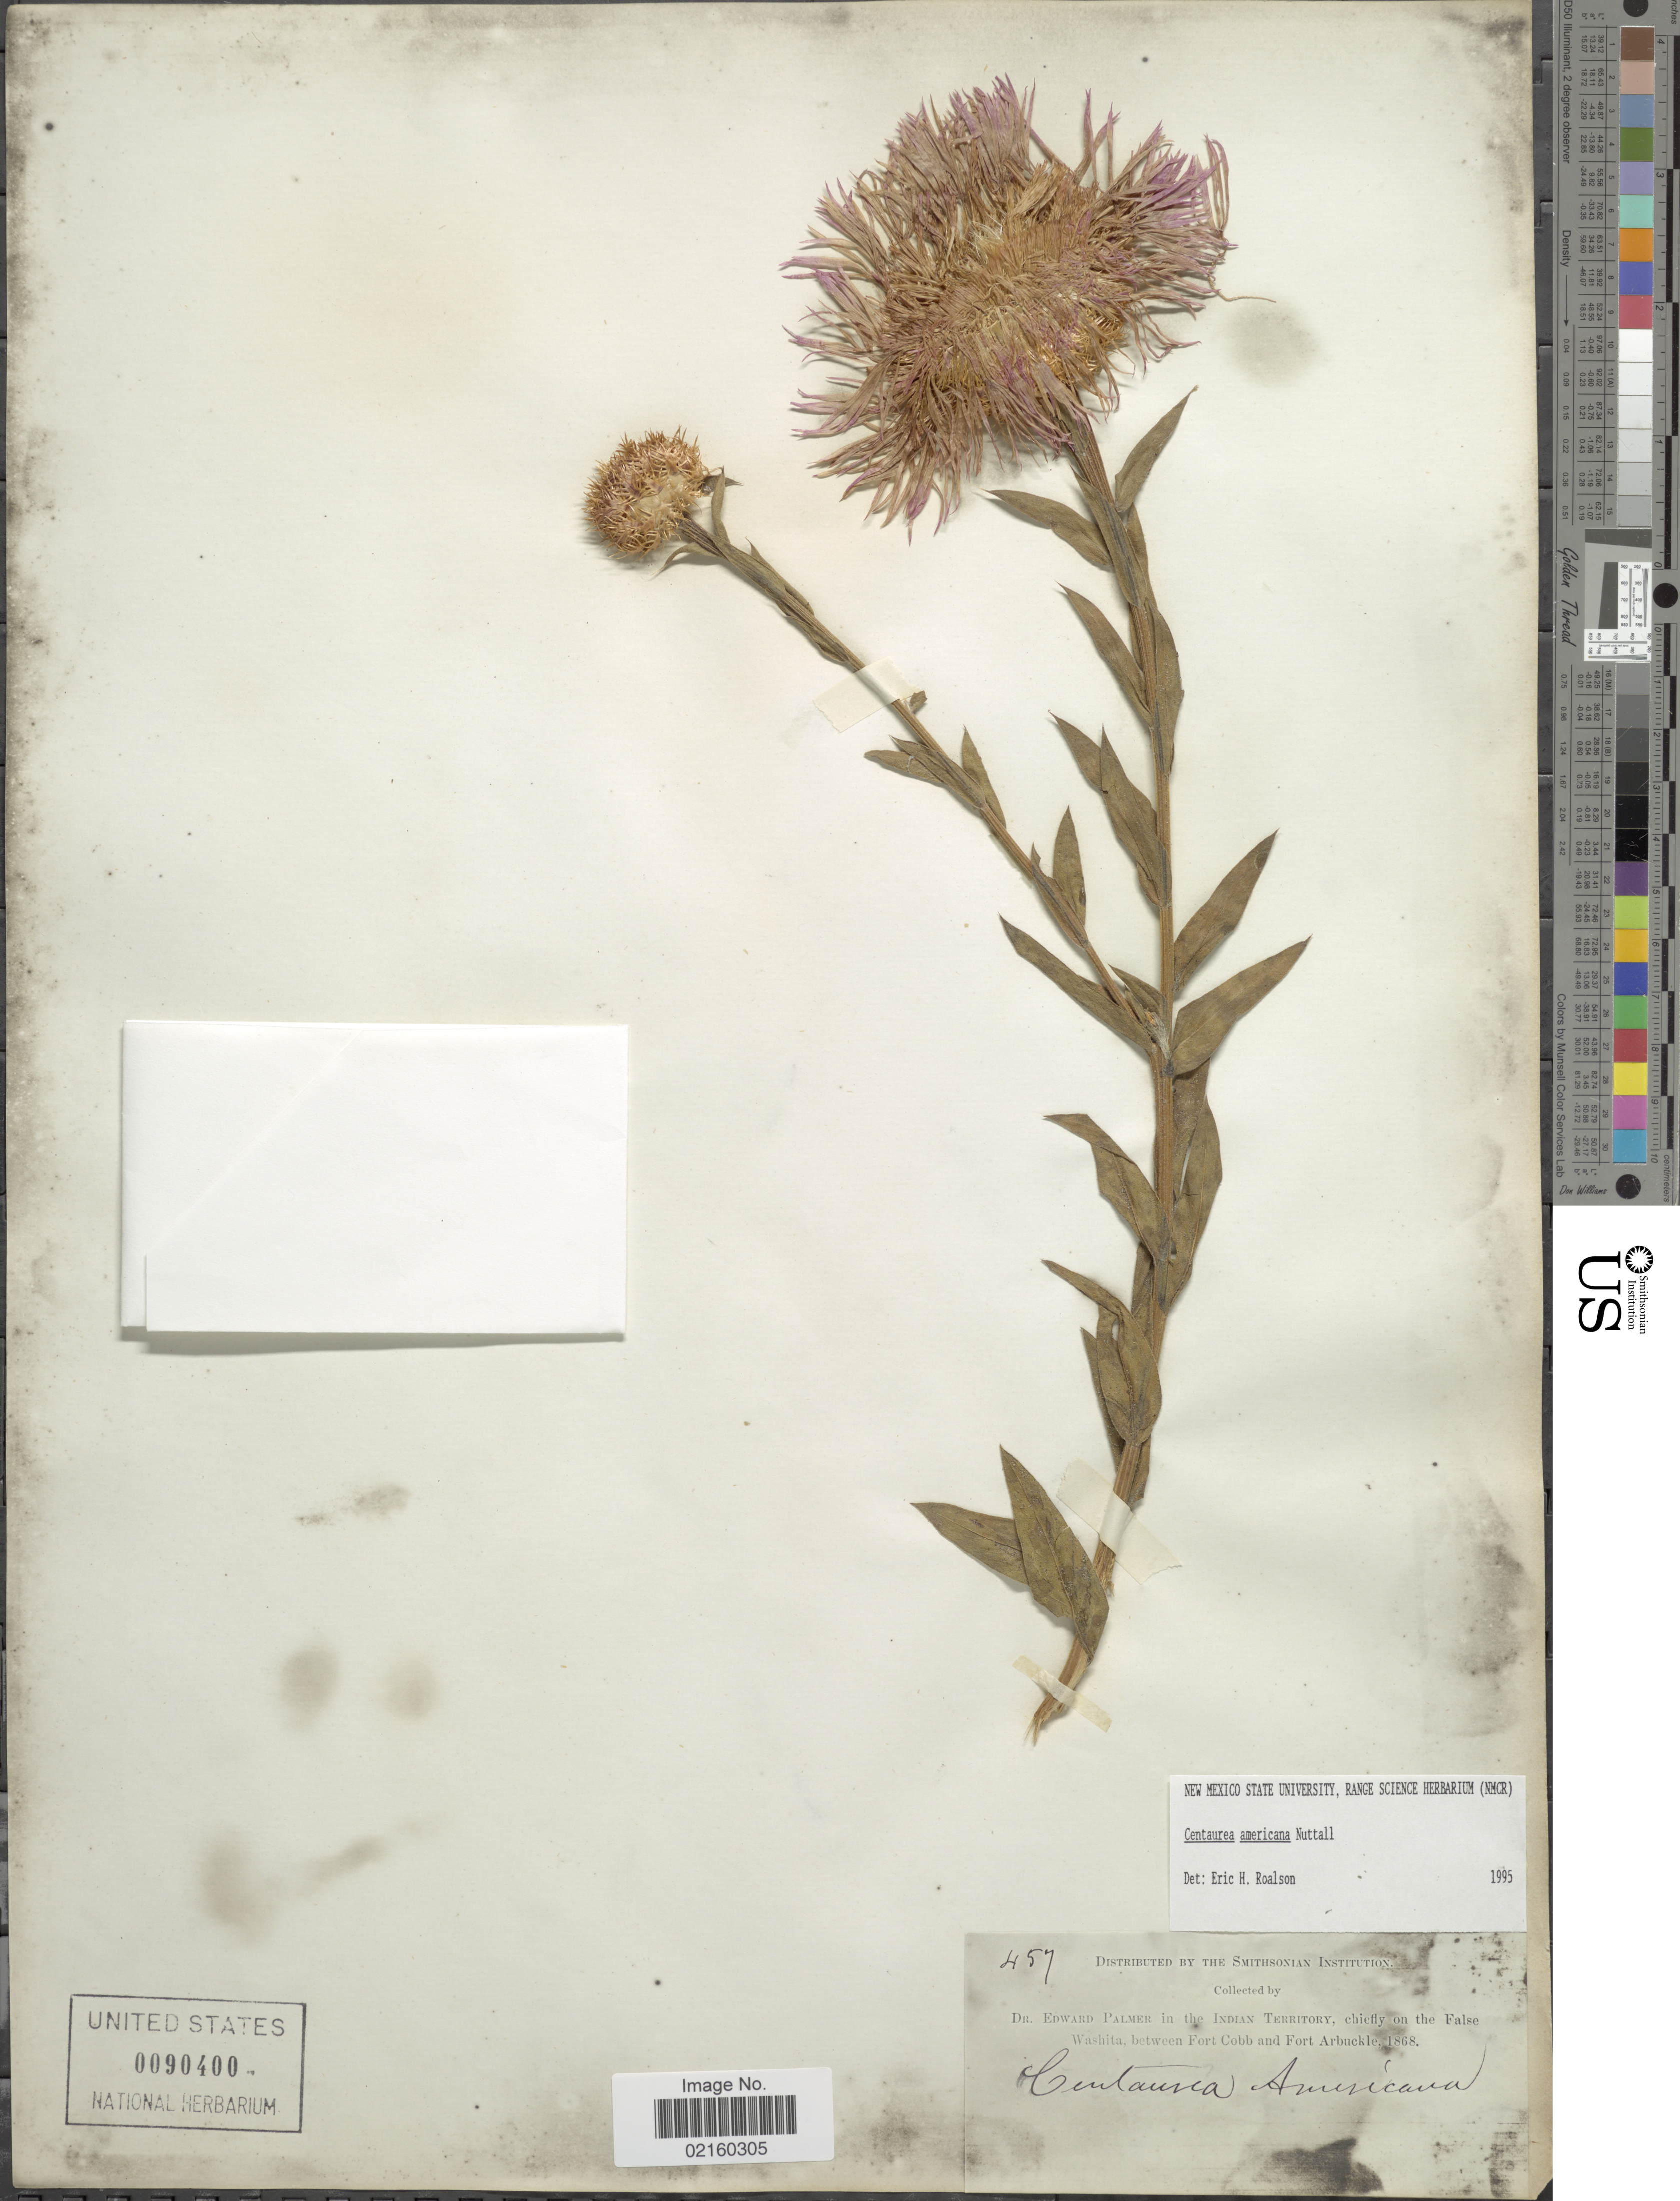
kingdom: Plantae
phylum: Tracheophyta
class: Magnoliopsida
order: Asterales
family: Asteraceae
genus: Plectocephalus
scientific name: Plectocephalus americanus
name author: (Nutt.) D. Don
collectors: E. Palmer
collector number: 457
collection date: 1868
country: United States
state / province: Oklahoma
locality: Indian Territory, False Washita, between Fort Cobb and Fort Arbuckle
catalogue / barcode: US 90400